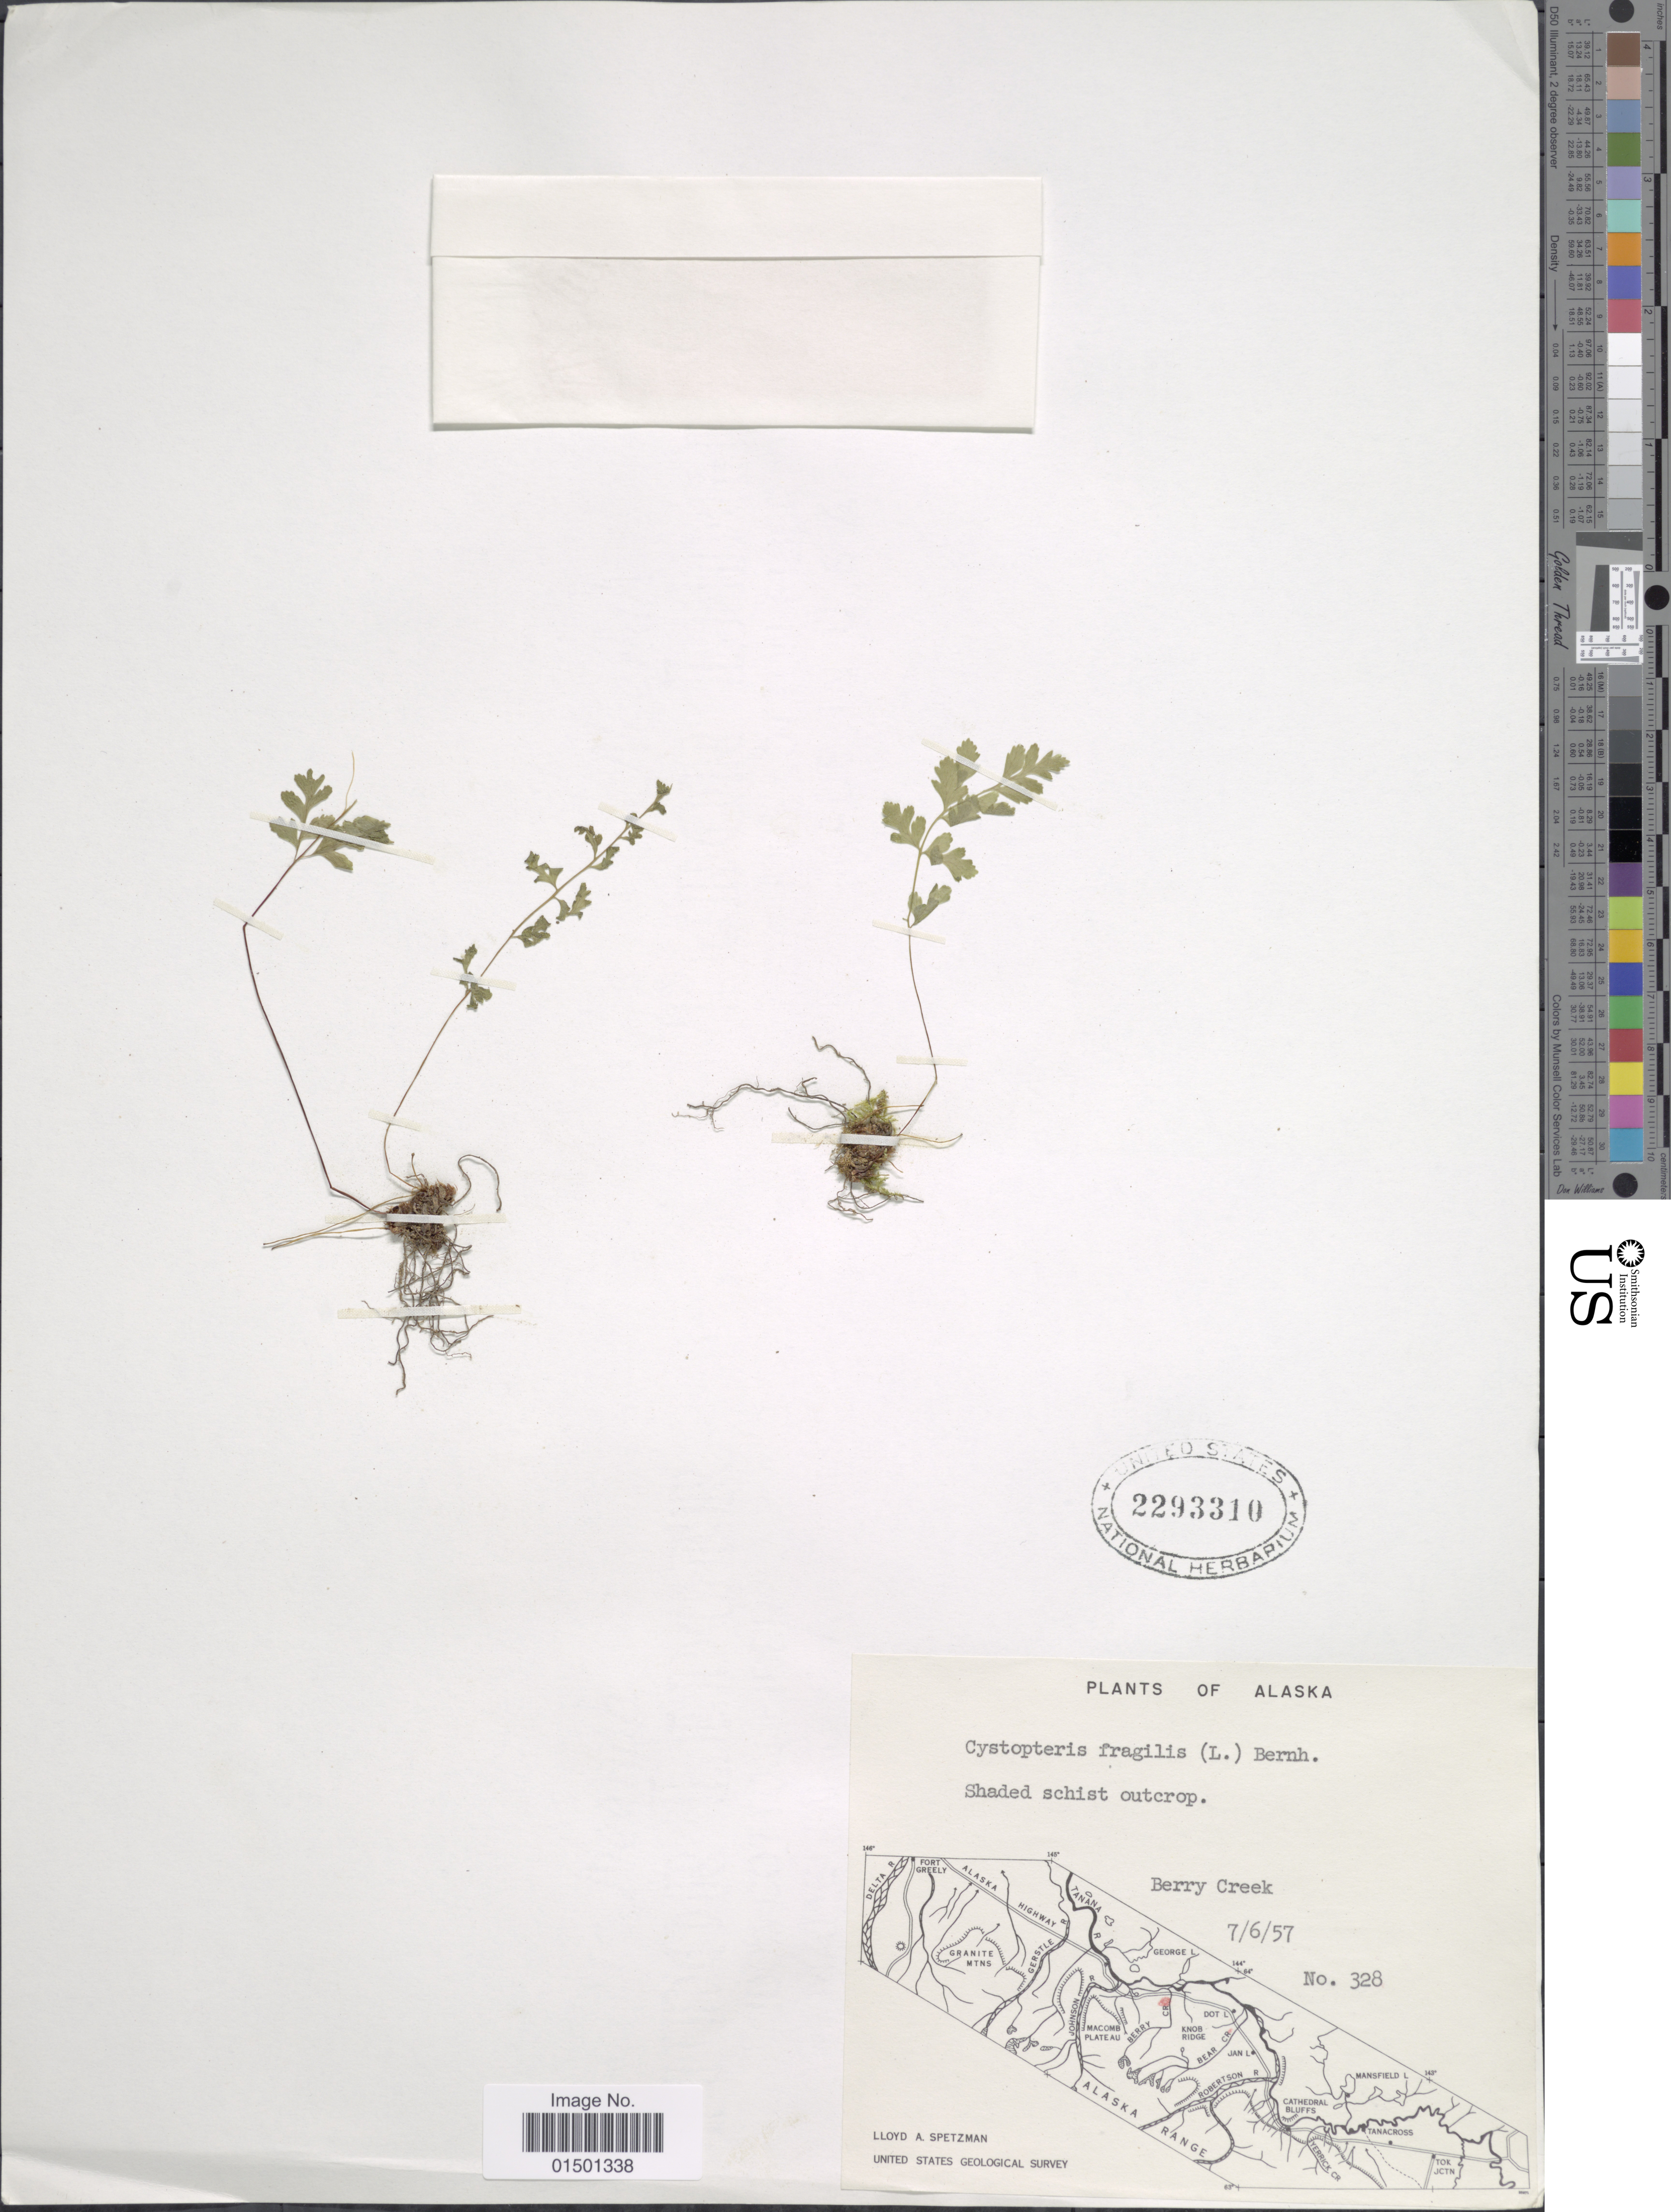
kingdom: Plantae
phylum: Tracheophyta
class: Polypodiopsida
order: Polypodiales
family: Cystopteridaceae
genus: Cystopteris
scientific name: Cystopteris fragilis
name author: (L.) Bernh.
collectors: L. Spetzman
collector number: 328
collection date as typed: Transcribed d/m/y: 6/7/57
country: United States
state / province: Alaska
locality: Berry Creek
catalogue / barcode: US 2293310